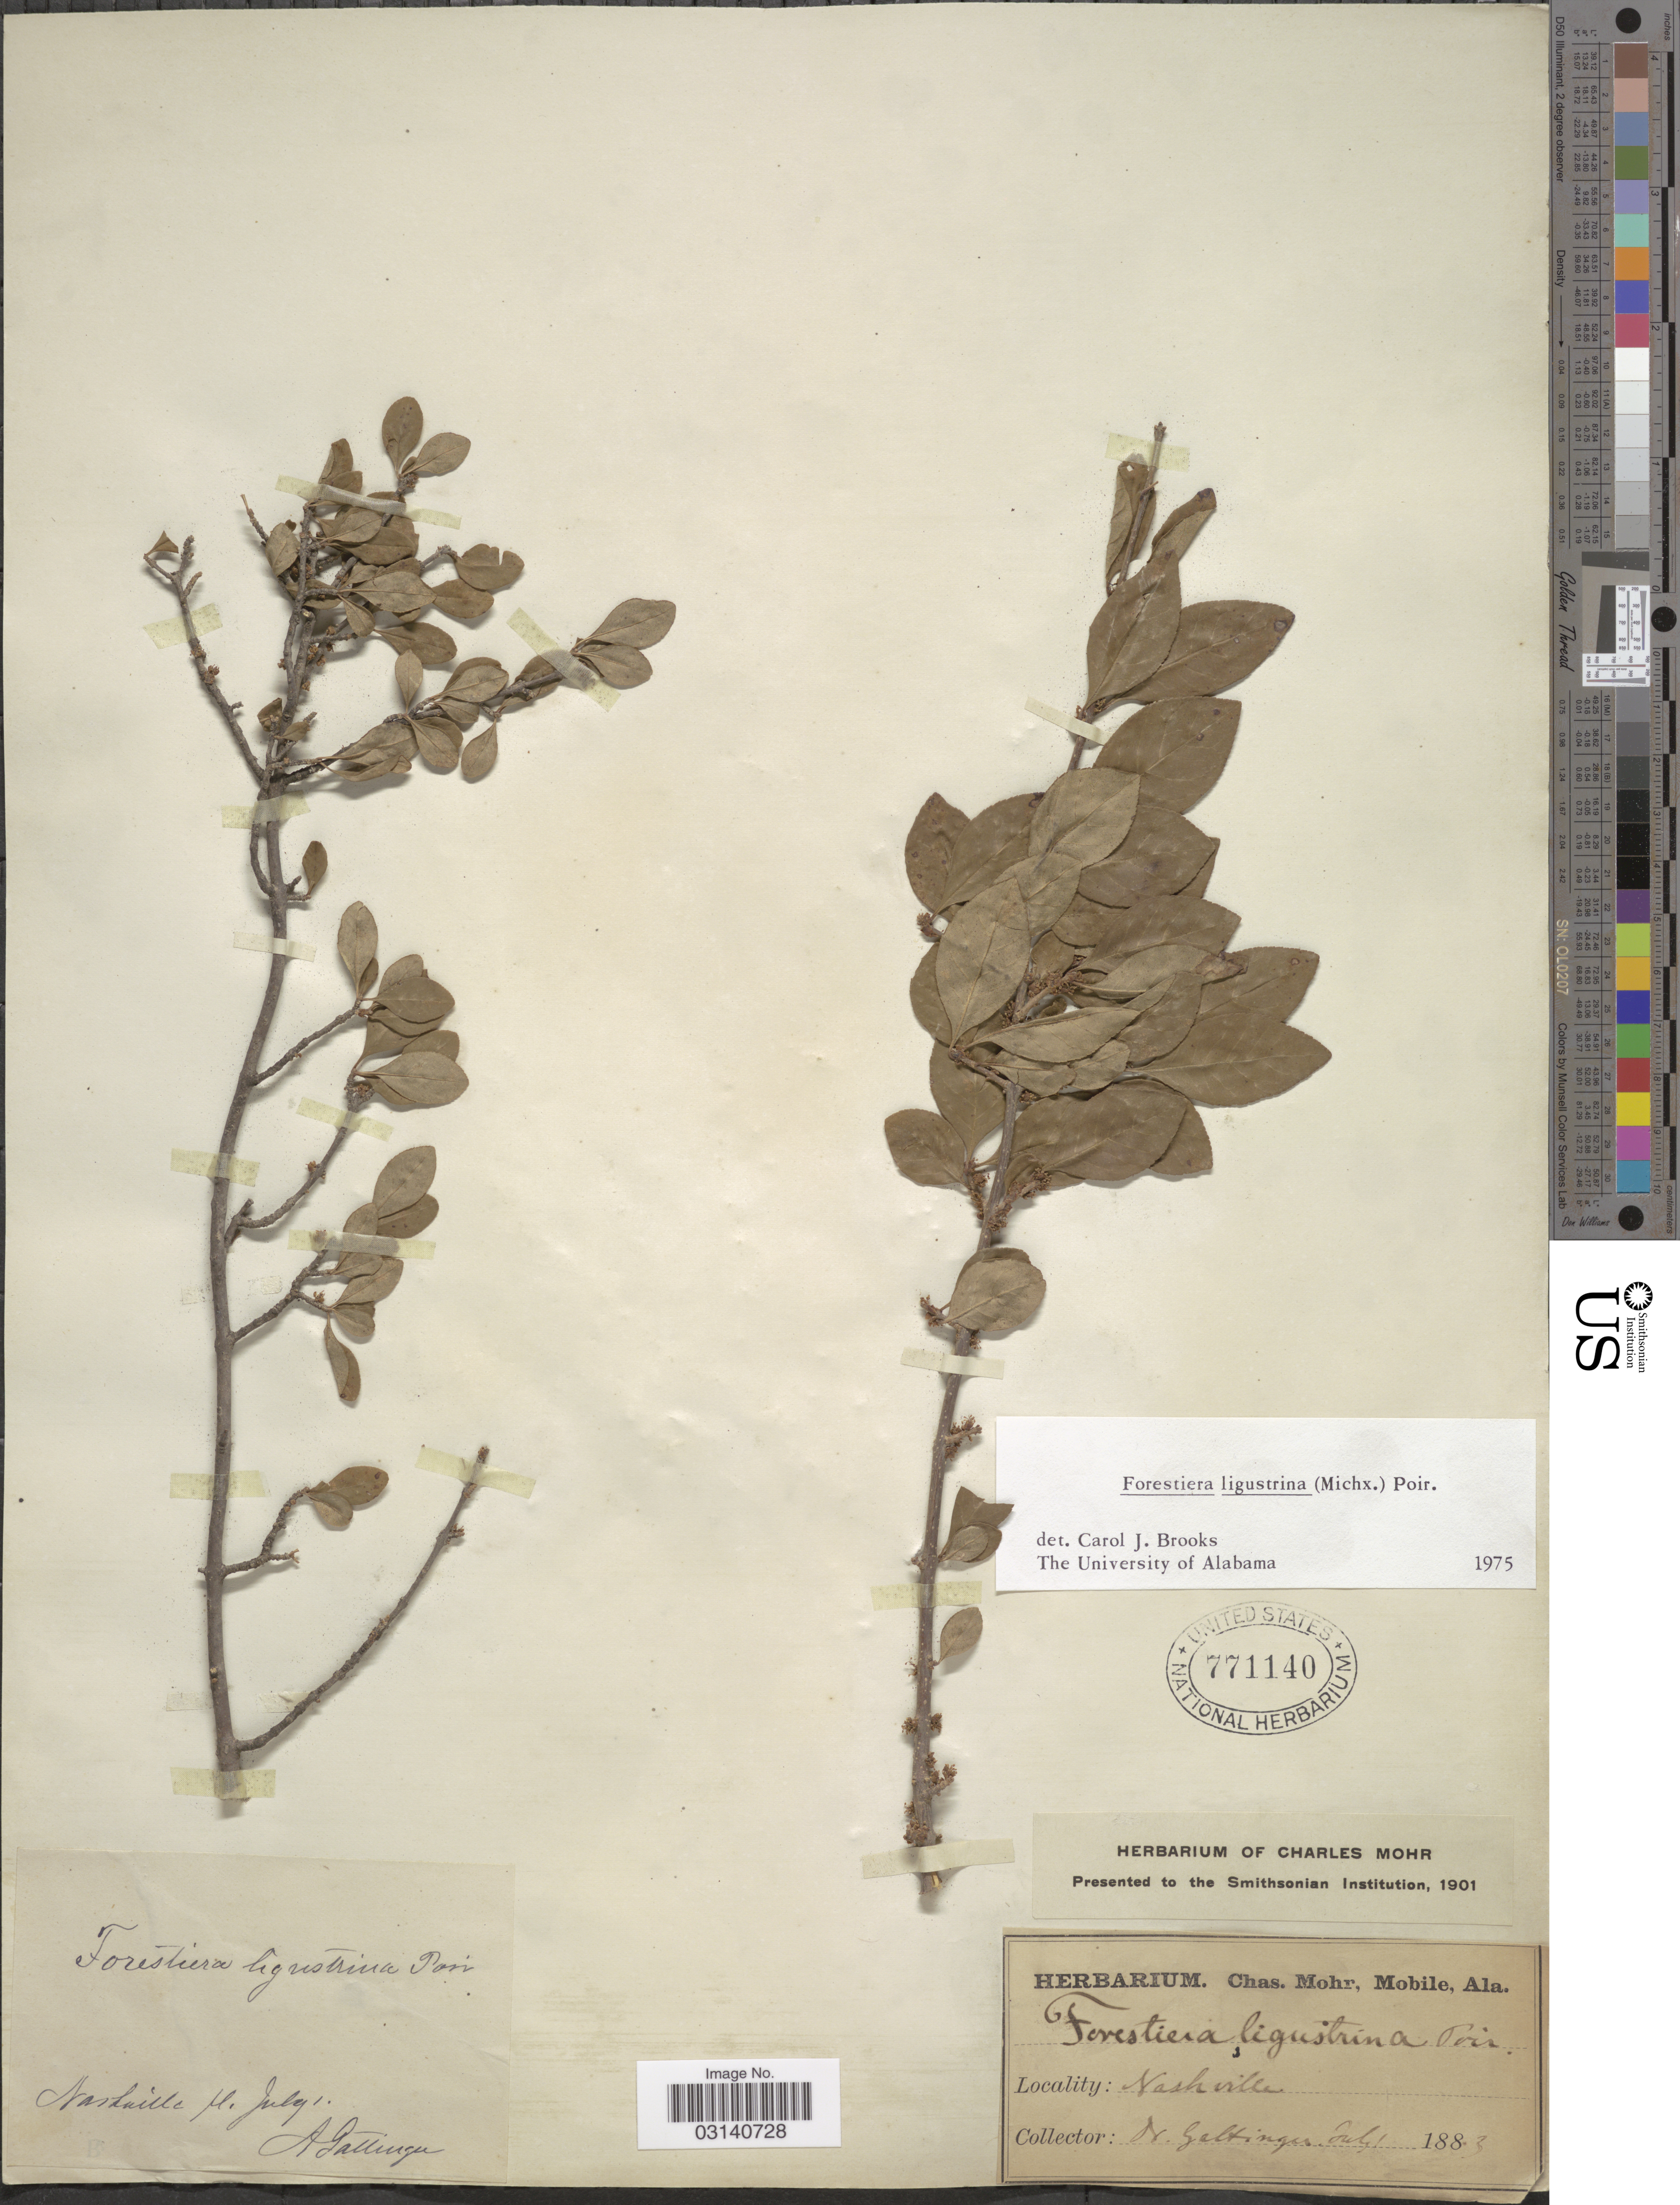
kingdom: Plantae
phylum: Tracheophyta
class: Magnoliopsida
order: Lamiales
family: Oleaceae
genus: Forestiera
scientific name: Forestiera ligustrina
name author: (Michx.) Poir.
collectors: A. Gattinger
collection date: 1883-07-01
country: United States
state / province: Tennessee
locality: Nashville.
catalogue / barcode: US 771140